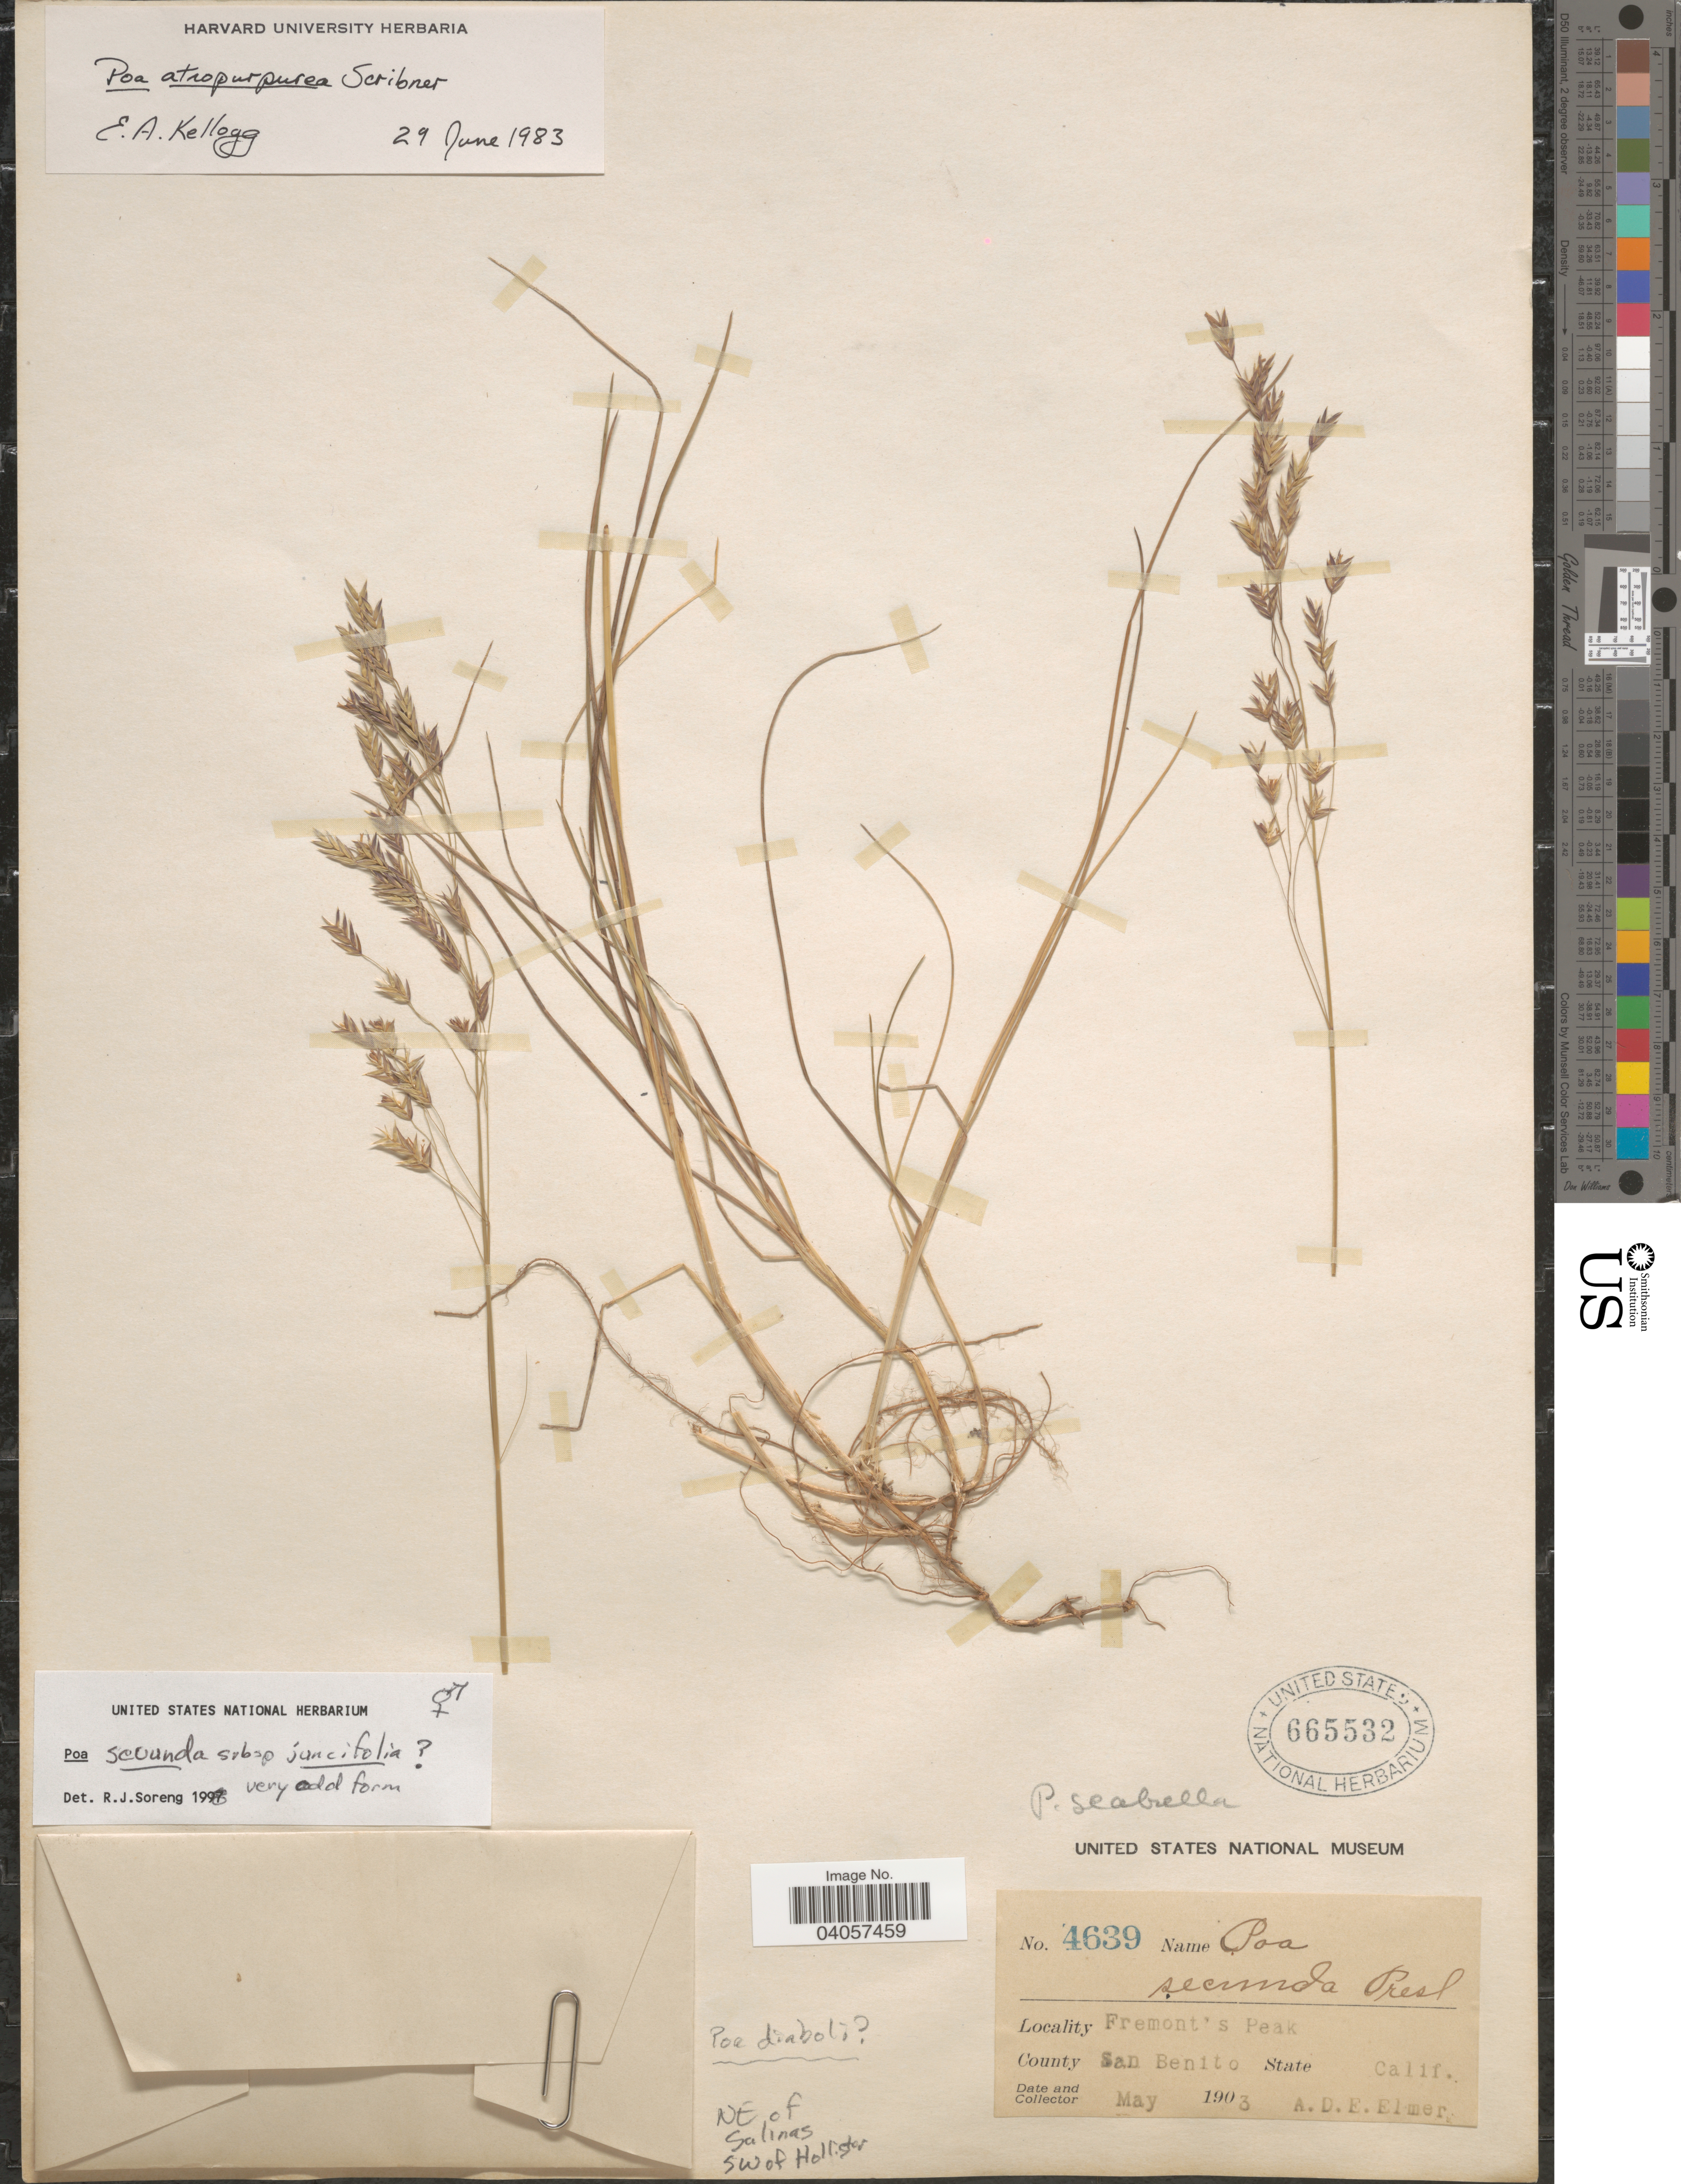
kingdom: Plantae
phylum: Tracheophyta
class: Liliopsida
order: Poales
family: Poaceae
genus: Poa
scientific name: Poa diaboli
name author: Soreng & D.J. Keil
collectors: A. D. E. Elmer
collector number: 4639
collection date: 1903-05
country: United States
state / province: California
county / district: San Benito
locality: Fremont's Peak. County San Benito. NE of Salinas SW of Hollister.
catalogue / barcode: US 665532